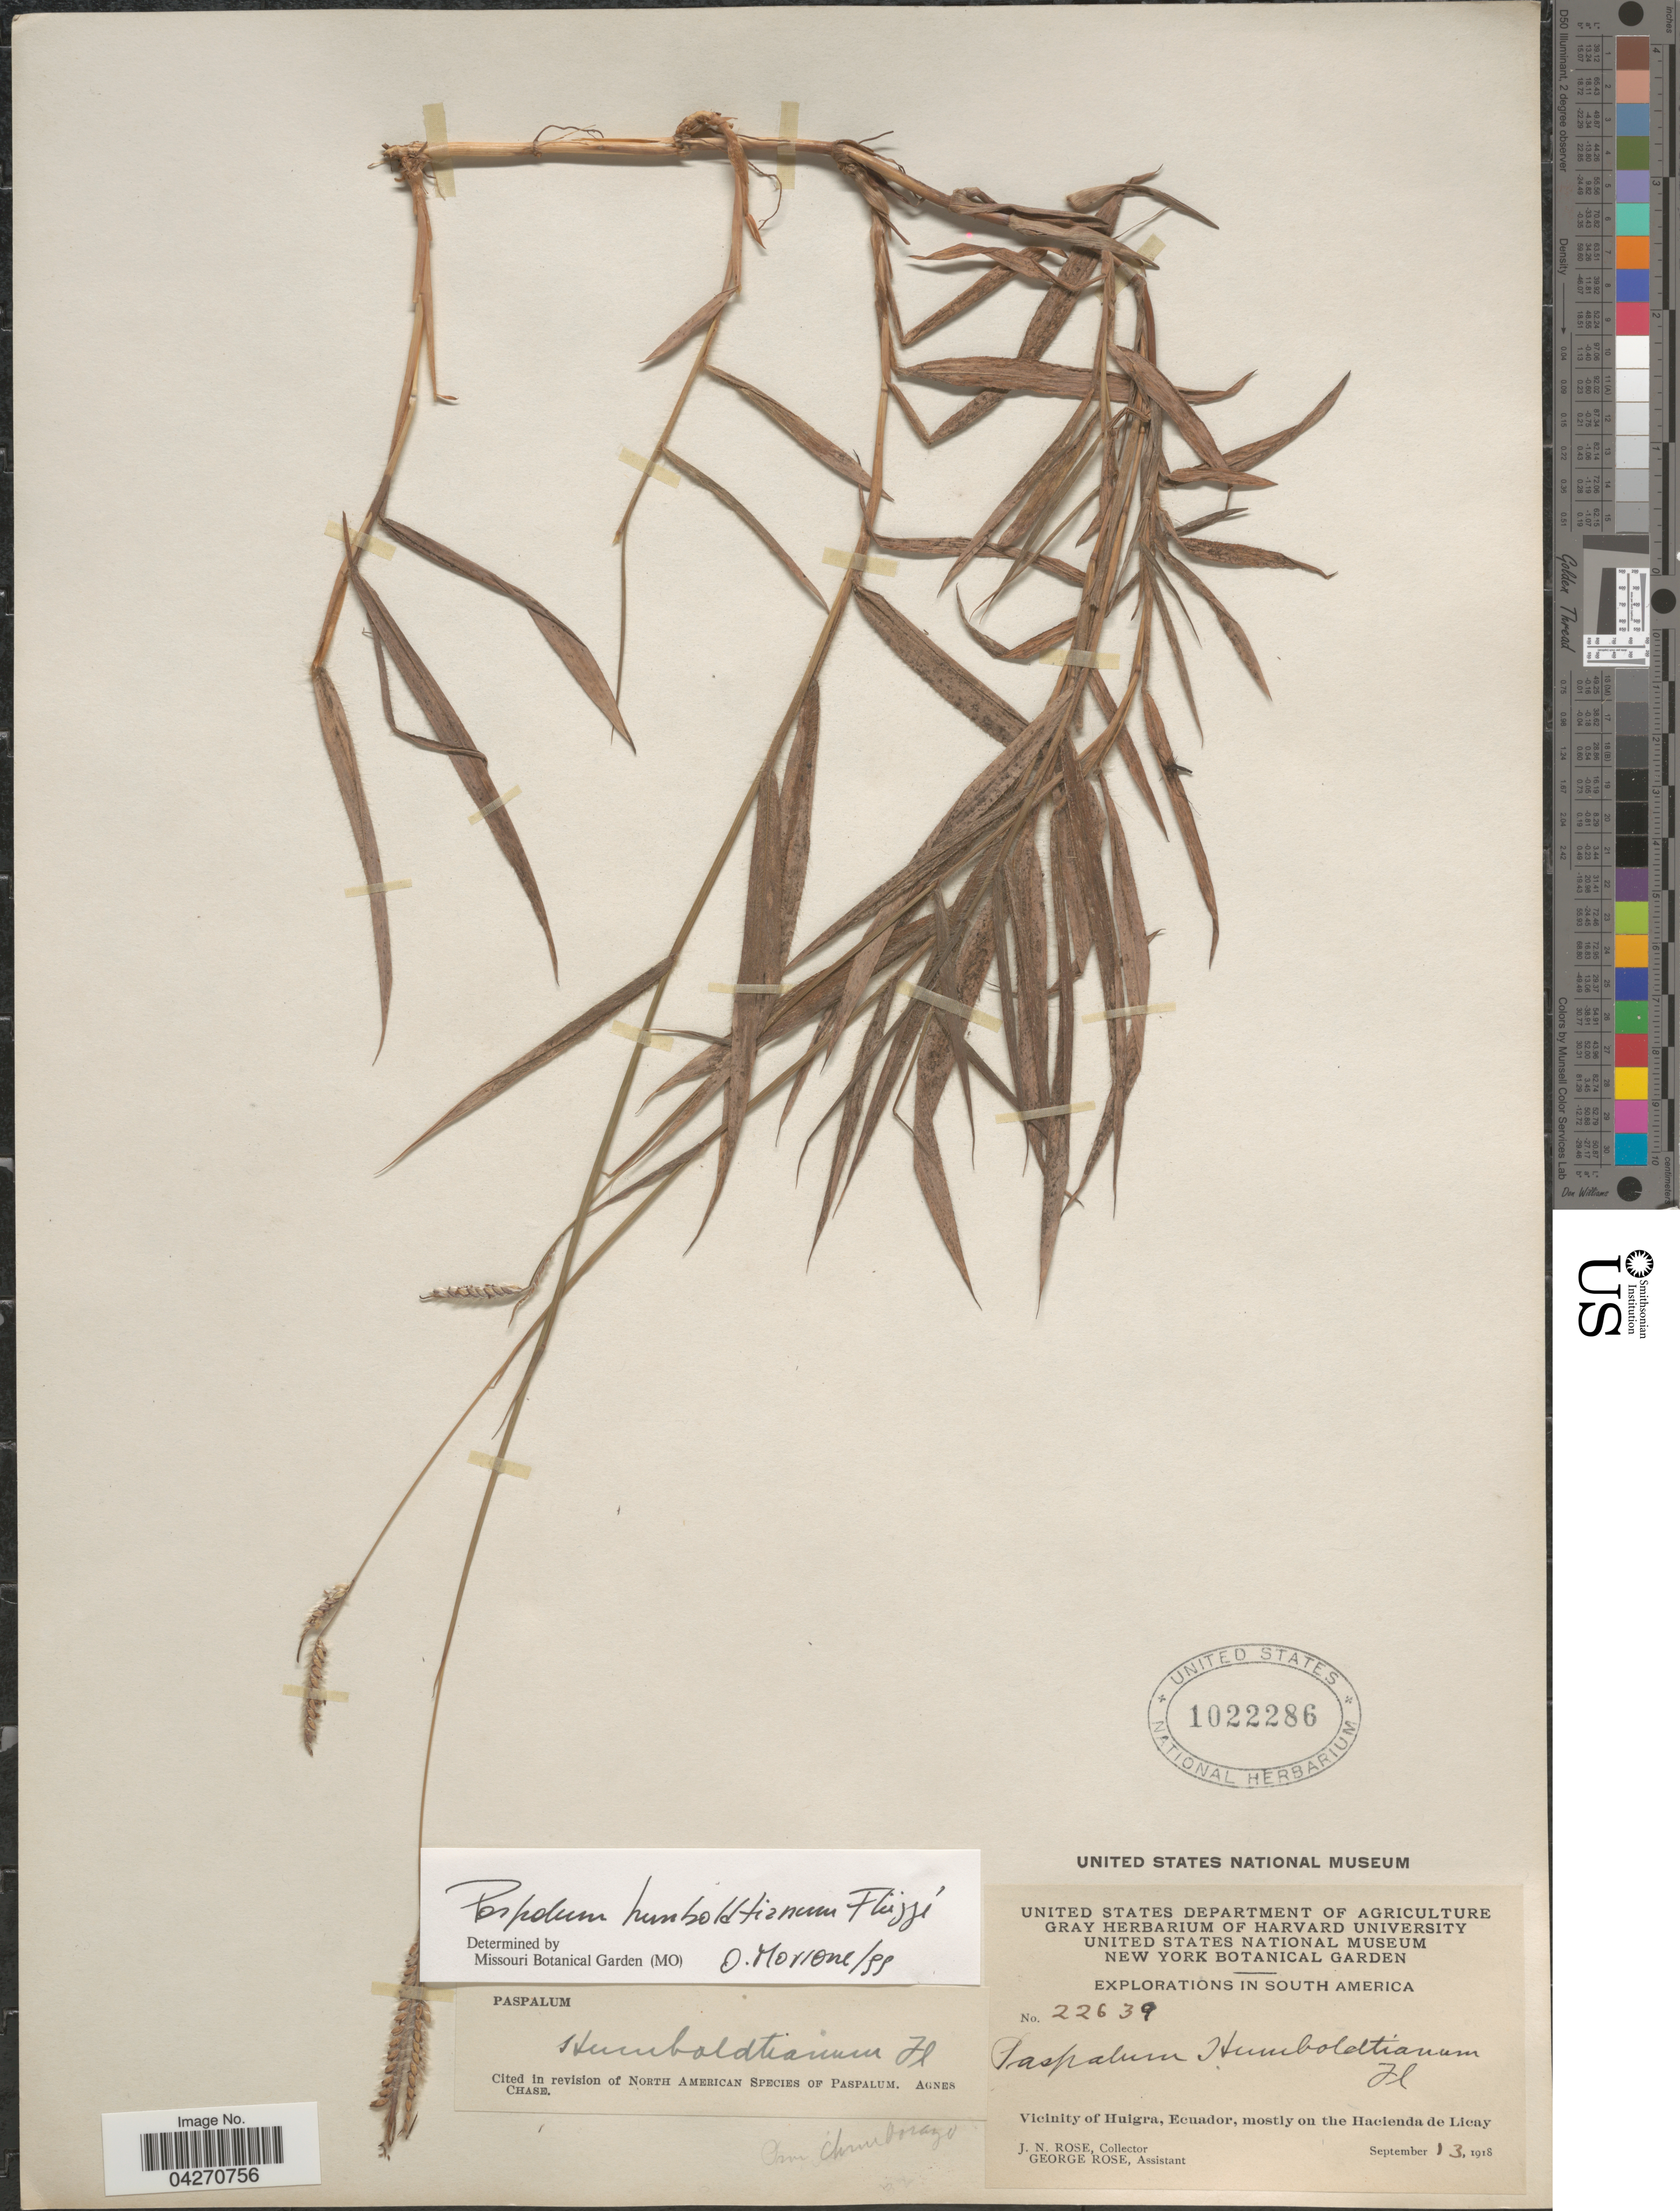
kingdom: Plantae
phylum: Tracheophyta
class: Liliopsida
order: Poales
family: Poaceae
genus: Paspalum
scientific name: Paspalum humboldtianum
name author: Flüggé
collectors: J. N. Rose & G. Rose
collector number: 22639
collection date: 1918-09-13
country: Ecuador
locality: Explorations In South America. Vicinity of Huigra, mostly on the Hacienda de Licay.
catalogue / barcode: US 1022286